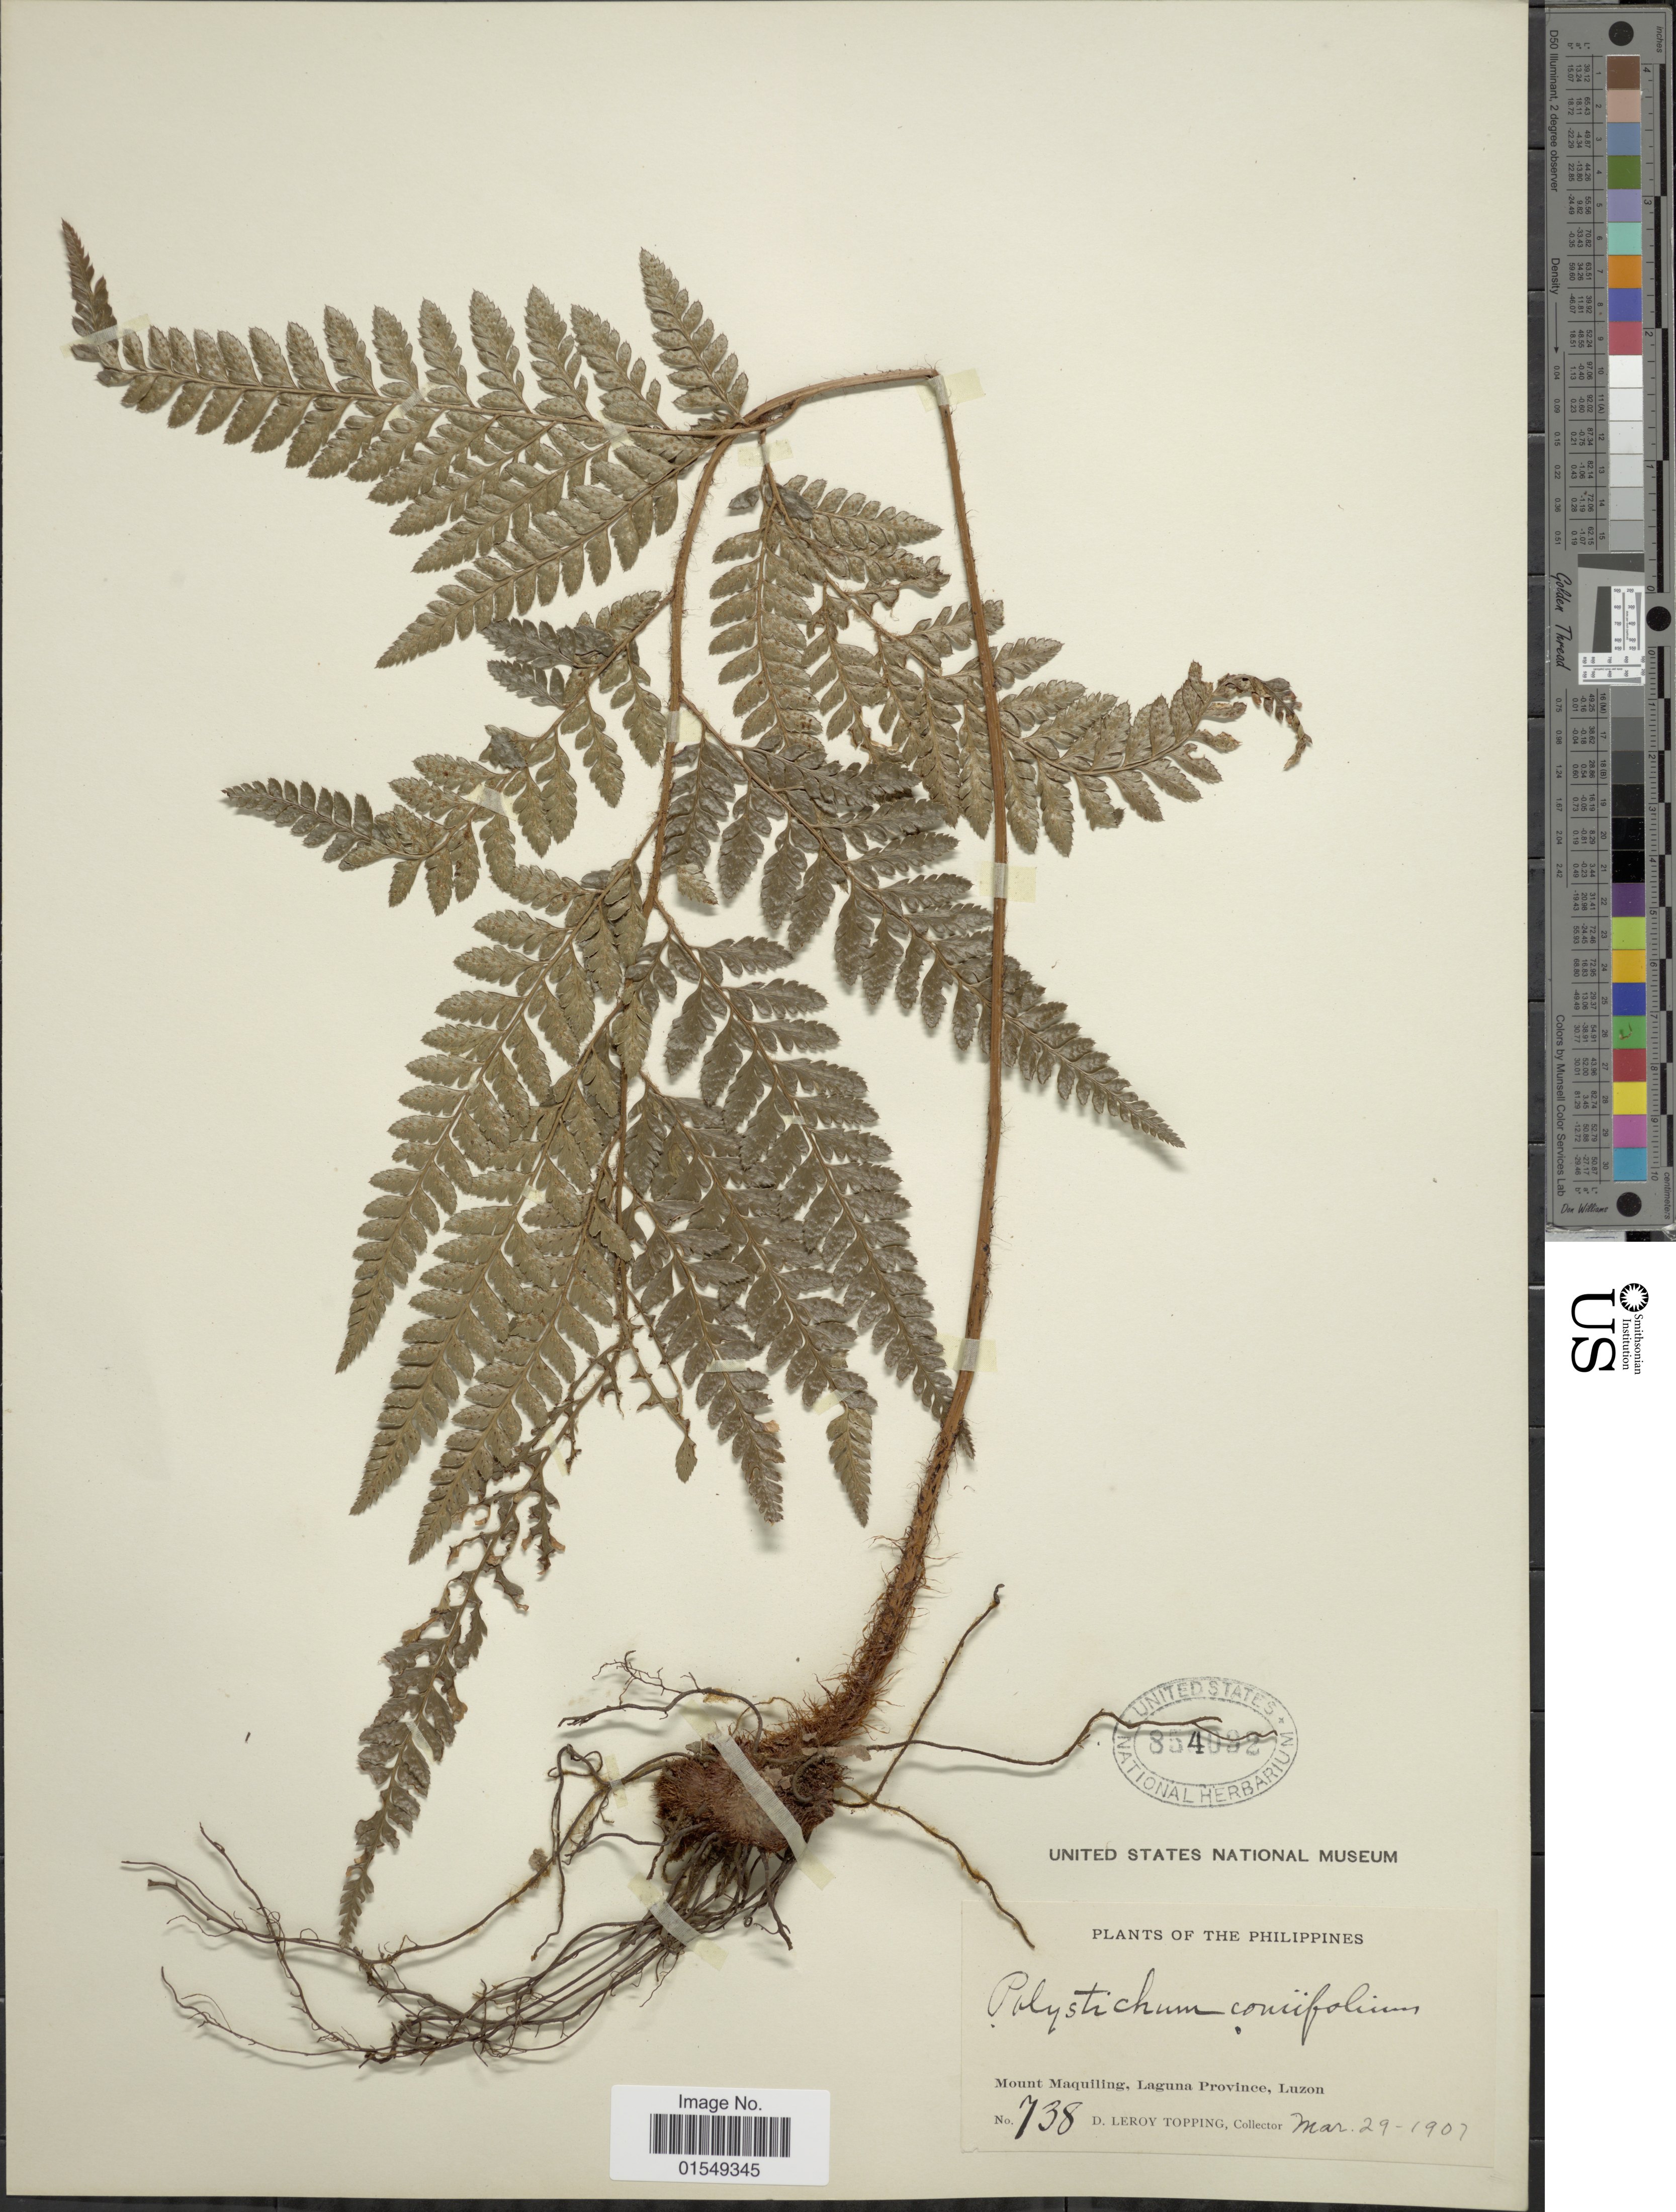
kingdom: Plantae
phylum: Tracheophyta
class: Polypodiopsida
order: Polypodiales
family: Dryopteridaceae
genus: Arachniodes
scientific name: Arachniodes aristata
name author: (G. Forst.) Tindale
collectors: D. L. Topping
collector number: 738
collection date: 1907-03-29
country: Philippines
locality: Mount Maquiling, Laguna Province, Luzon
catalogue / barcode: US 854092